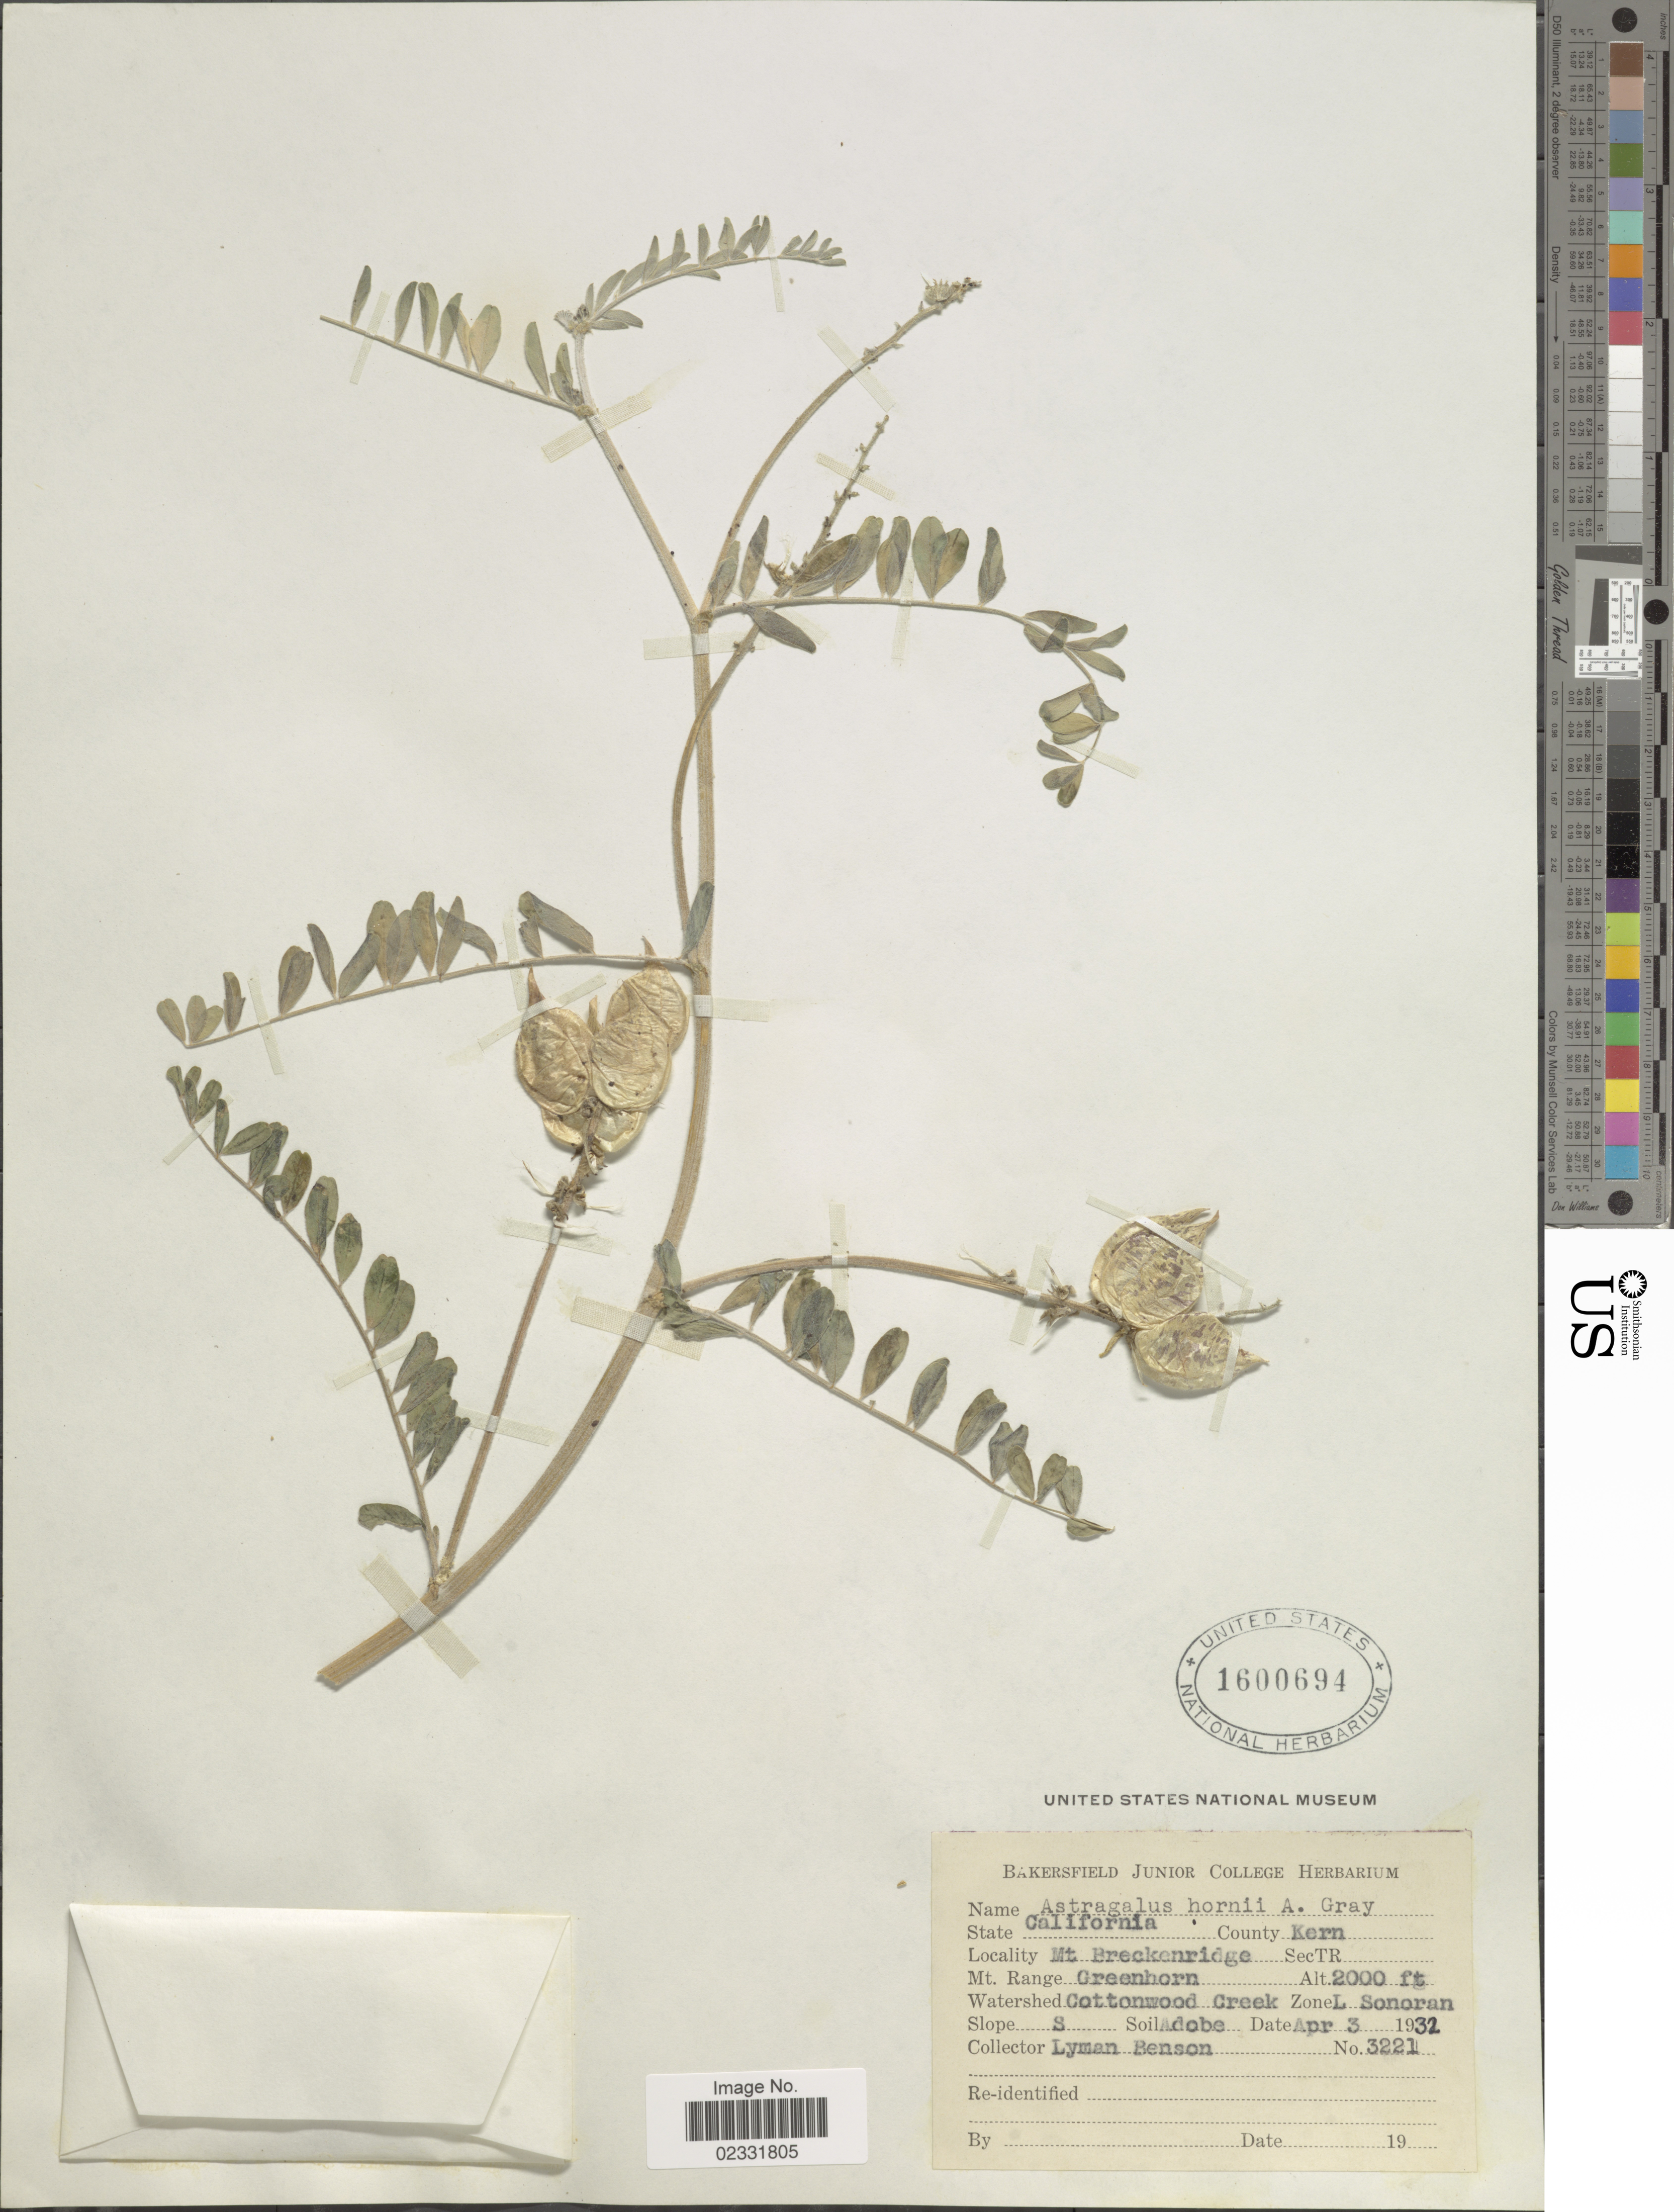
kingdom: Plantae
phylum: Tracheophyta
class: Magnoliopsida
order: Fabales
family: Fabaceae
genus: Astragalus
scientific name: Astragalus hornii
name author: A. Gray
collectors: L. D. Benson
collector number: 3221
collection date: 1932-04-03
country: United States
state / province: California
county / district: Kern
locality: Kern County, Mt. Breckenridge, Greenhorn, Cottonwood Creek, L Sonoran Zone.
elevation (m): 610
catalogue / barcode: US 1600694